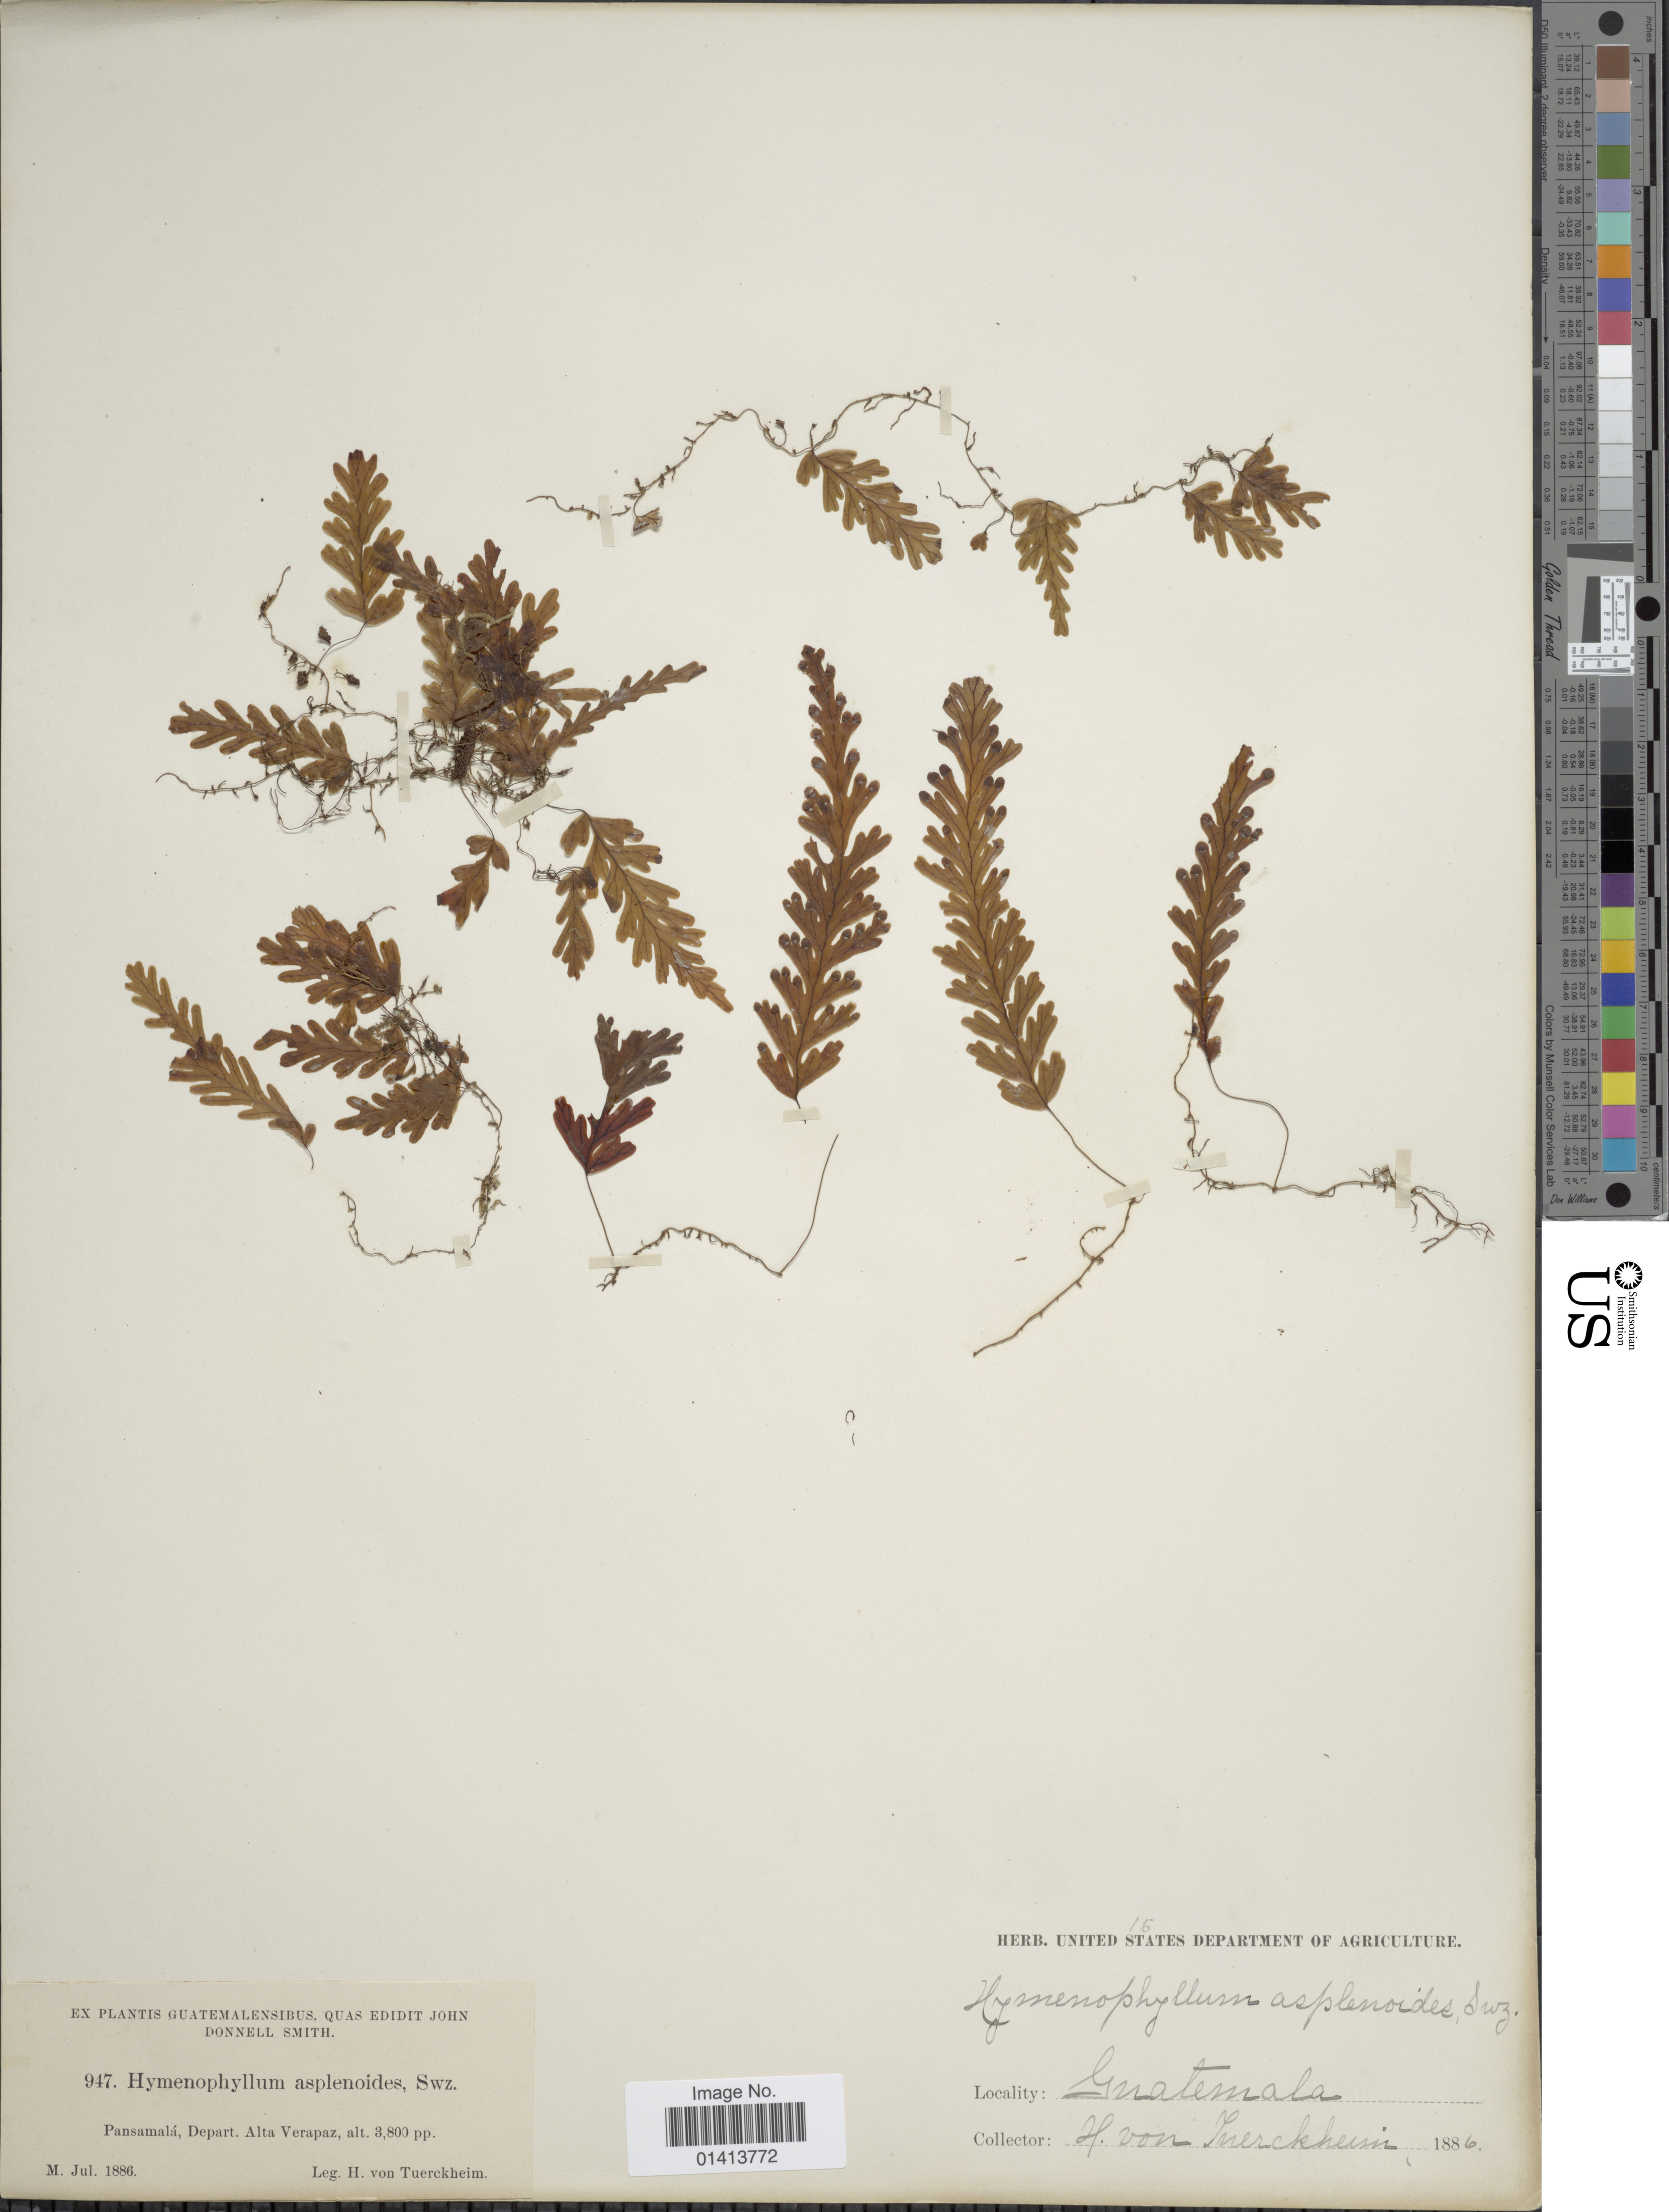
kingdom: Plantae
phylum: Tracheophyta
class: Polypodiopsida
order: Hymenophyllales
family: Hymenophyllaceae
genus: Hymenophyllum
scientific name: Hymenophyllum asplenioides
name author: (Sw.) Sw.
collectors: H. von Türckheim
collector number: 947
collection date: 1886-07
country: Guatemala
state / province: Alta Verapaz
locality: Pansamalá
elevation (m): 1158